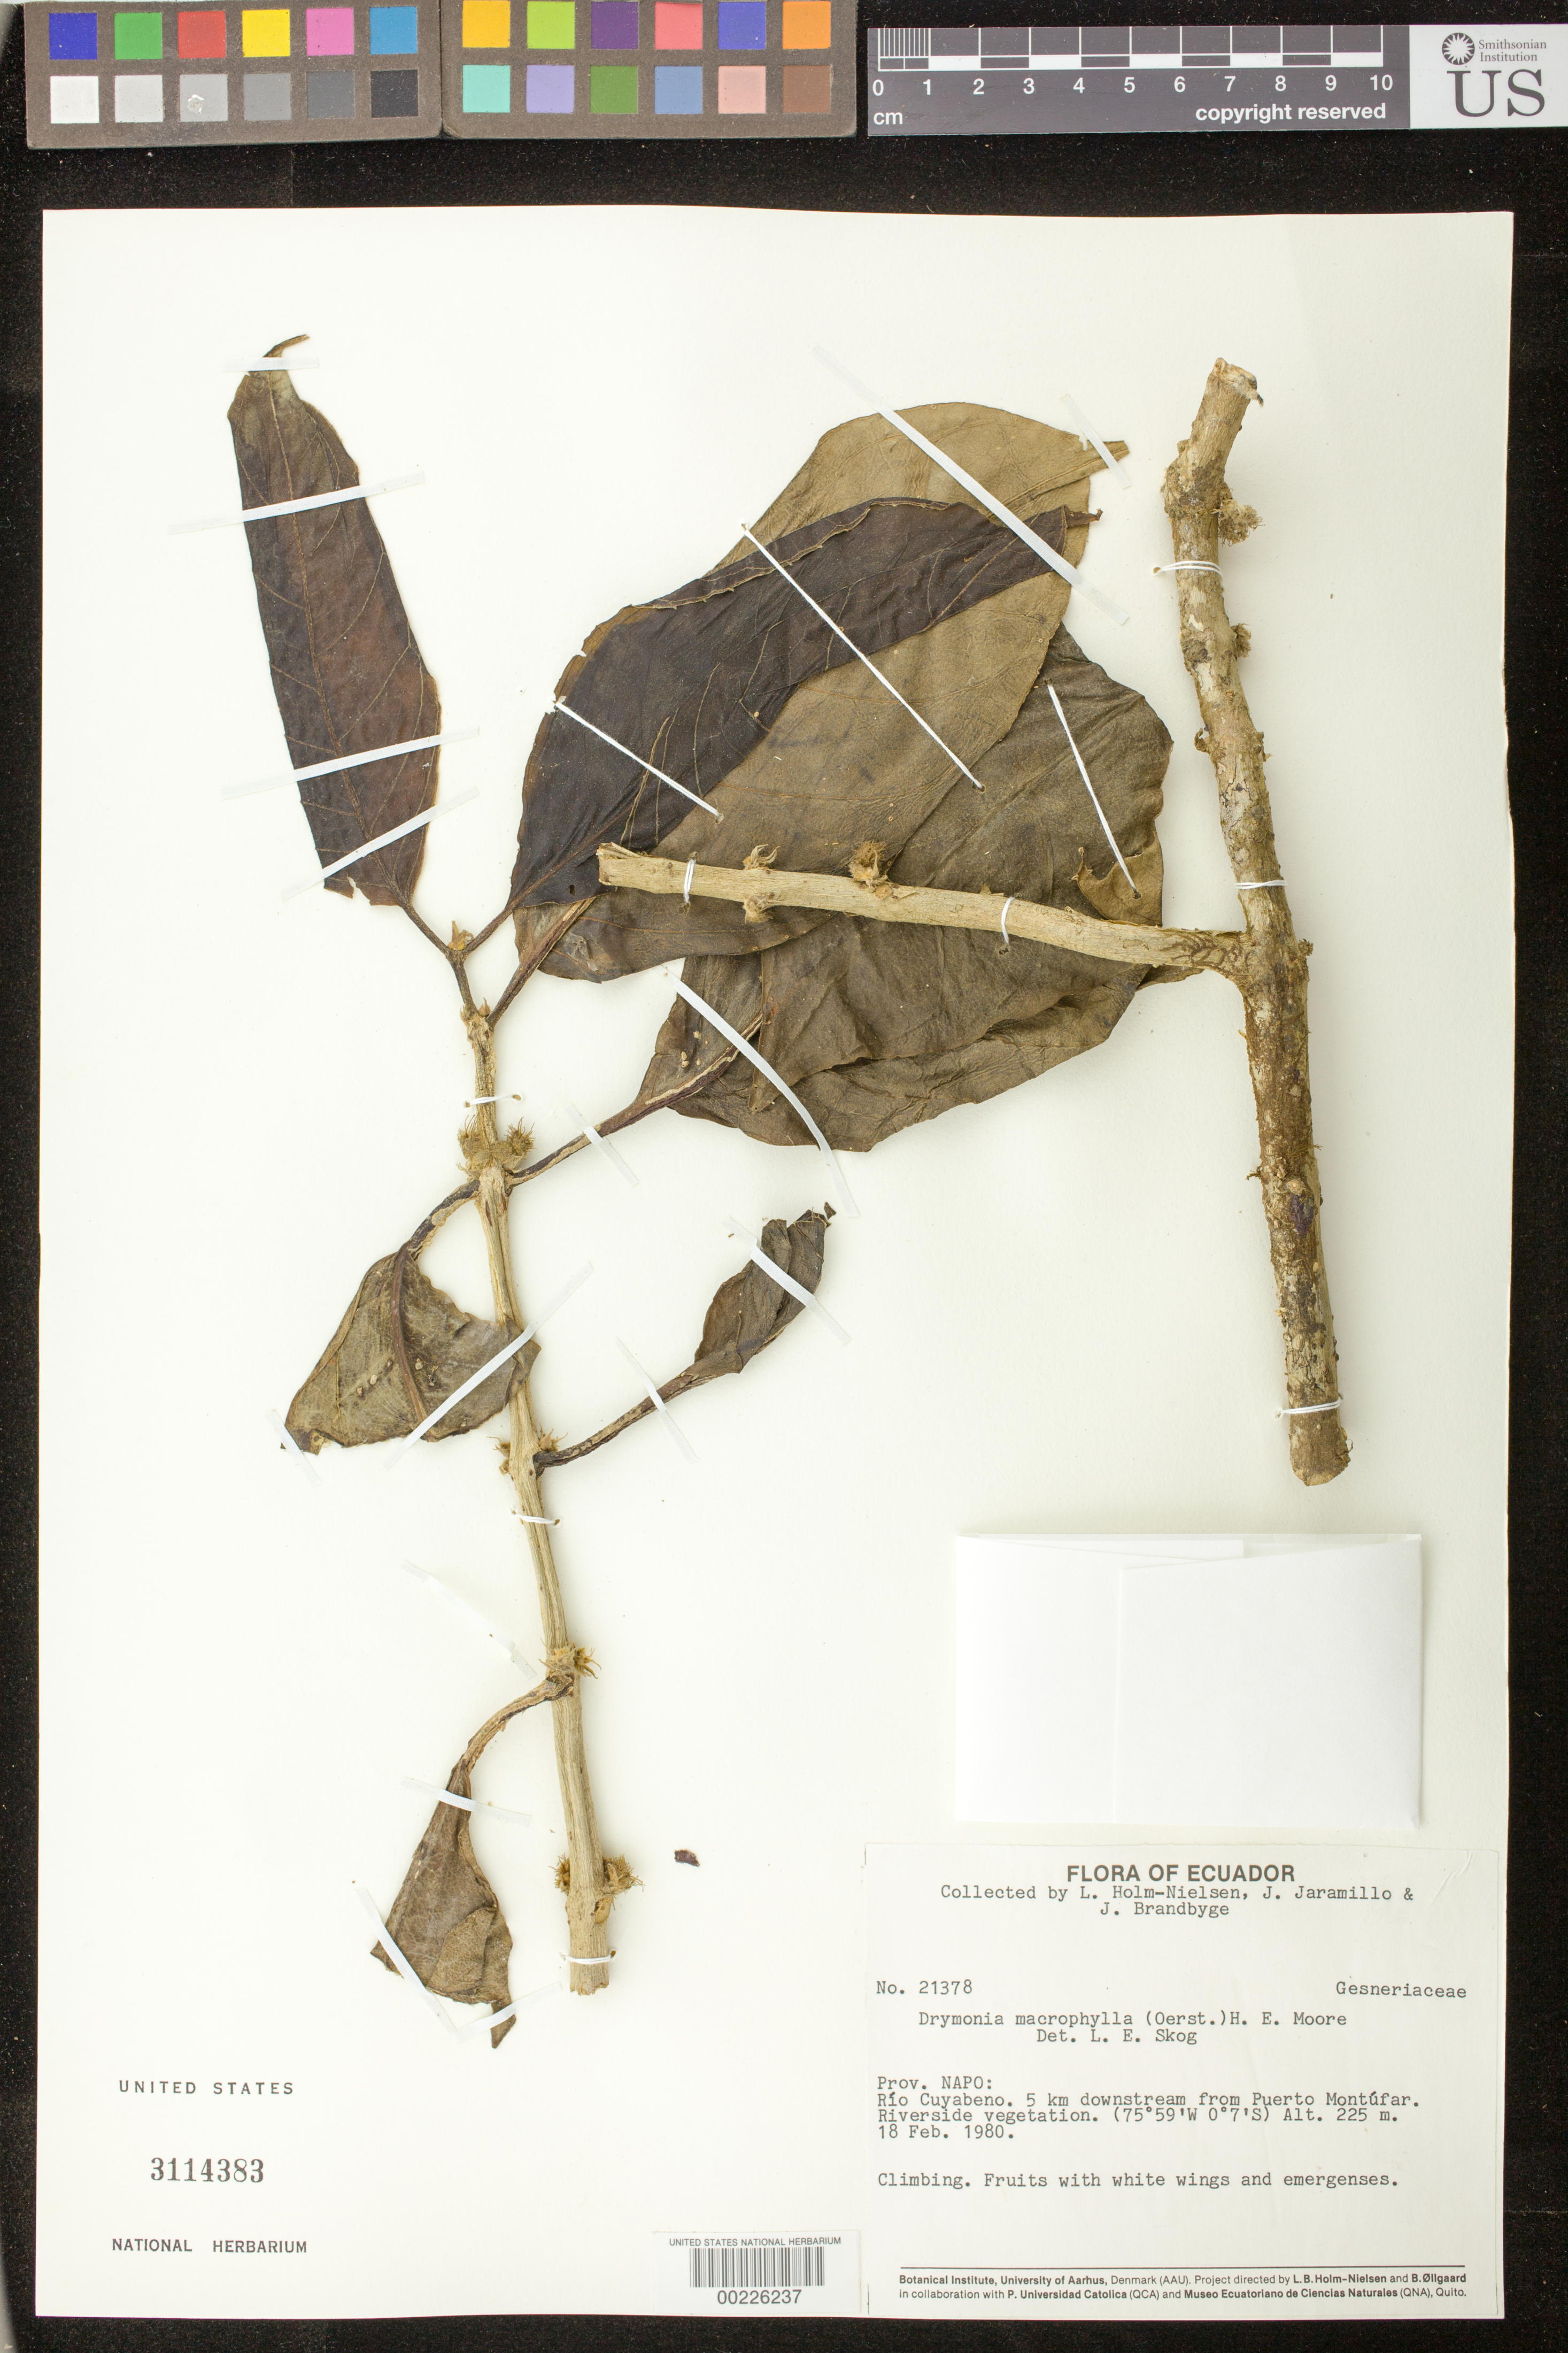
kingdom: Plantae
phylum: Tracheophyta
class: Magnoliopsida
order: Lamiales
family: Gesneriaceae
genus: Drymonia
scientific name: Drymonia macrophylla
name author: (Oerst.) H.E. Moore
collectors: L. B. Holm-Nielsen & et al.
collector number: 21378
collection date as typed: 18 Feb 1980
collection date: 1980-02-18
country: Ecuador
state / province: Sucumbíos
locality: Napo.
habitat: Riverside vegetation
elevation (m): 225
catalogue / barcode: US 3114383